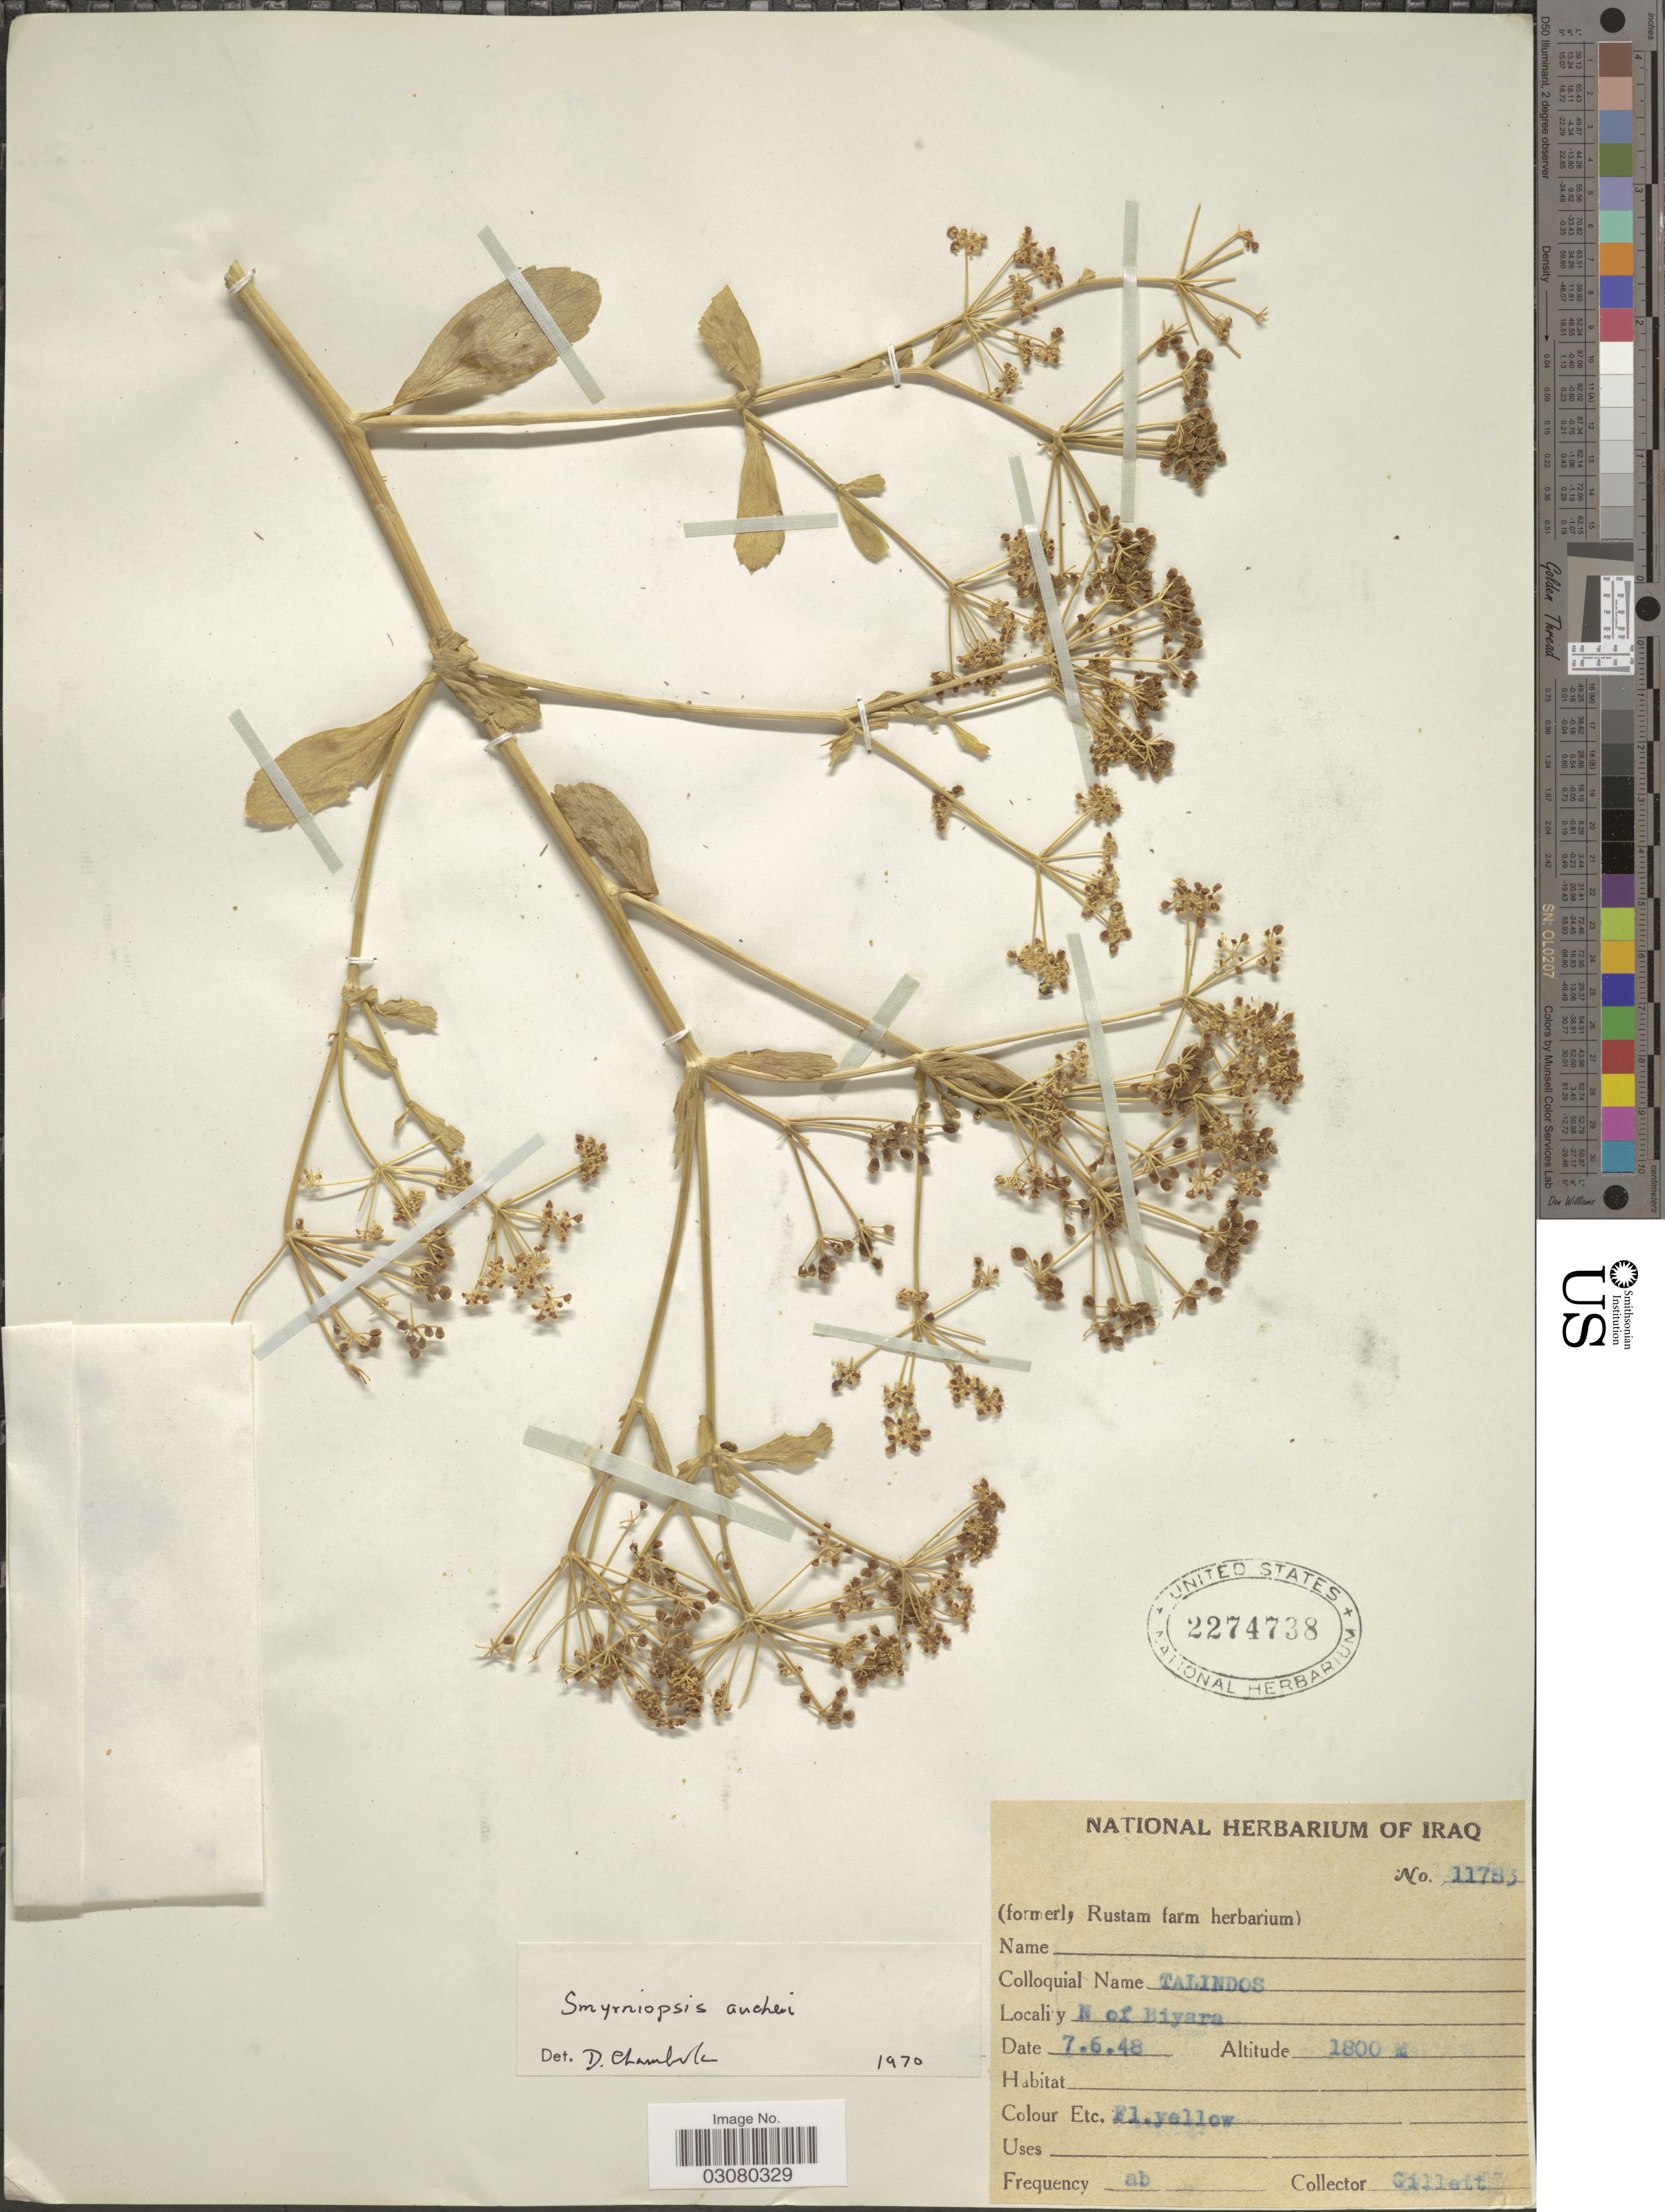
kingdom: Plantae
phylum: Tracheophyta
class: Magnoliopsida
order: Apiales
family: Apiaceae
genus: Smyrniopsis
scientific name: Smyrniopsis aucheri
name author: Boiss.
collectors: Gillett, --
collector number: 11783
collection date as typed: Transcribed d/m/y: 7/6/48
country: Iraq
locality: N of Biyara.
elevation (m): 1800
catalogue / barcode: US 2274738